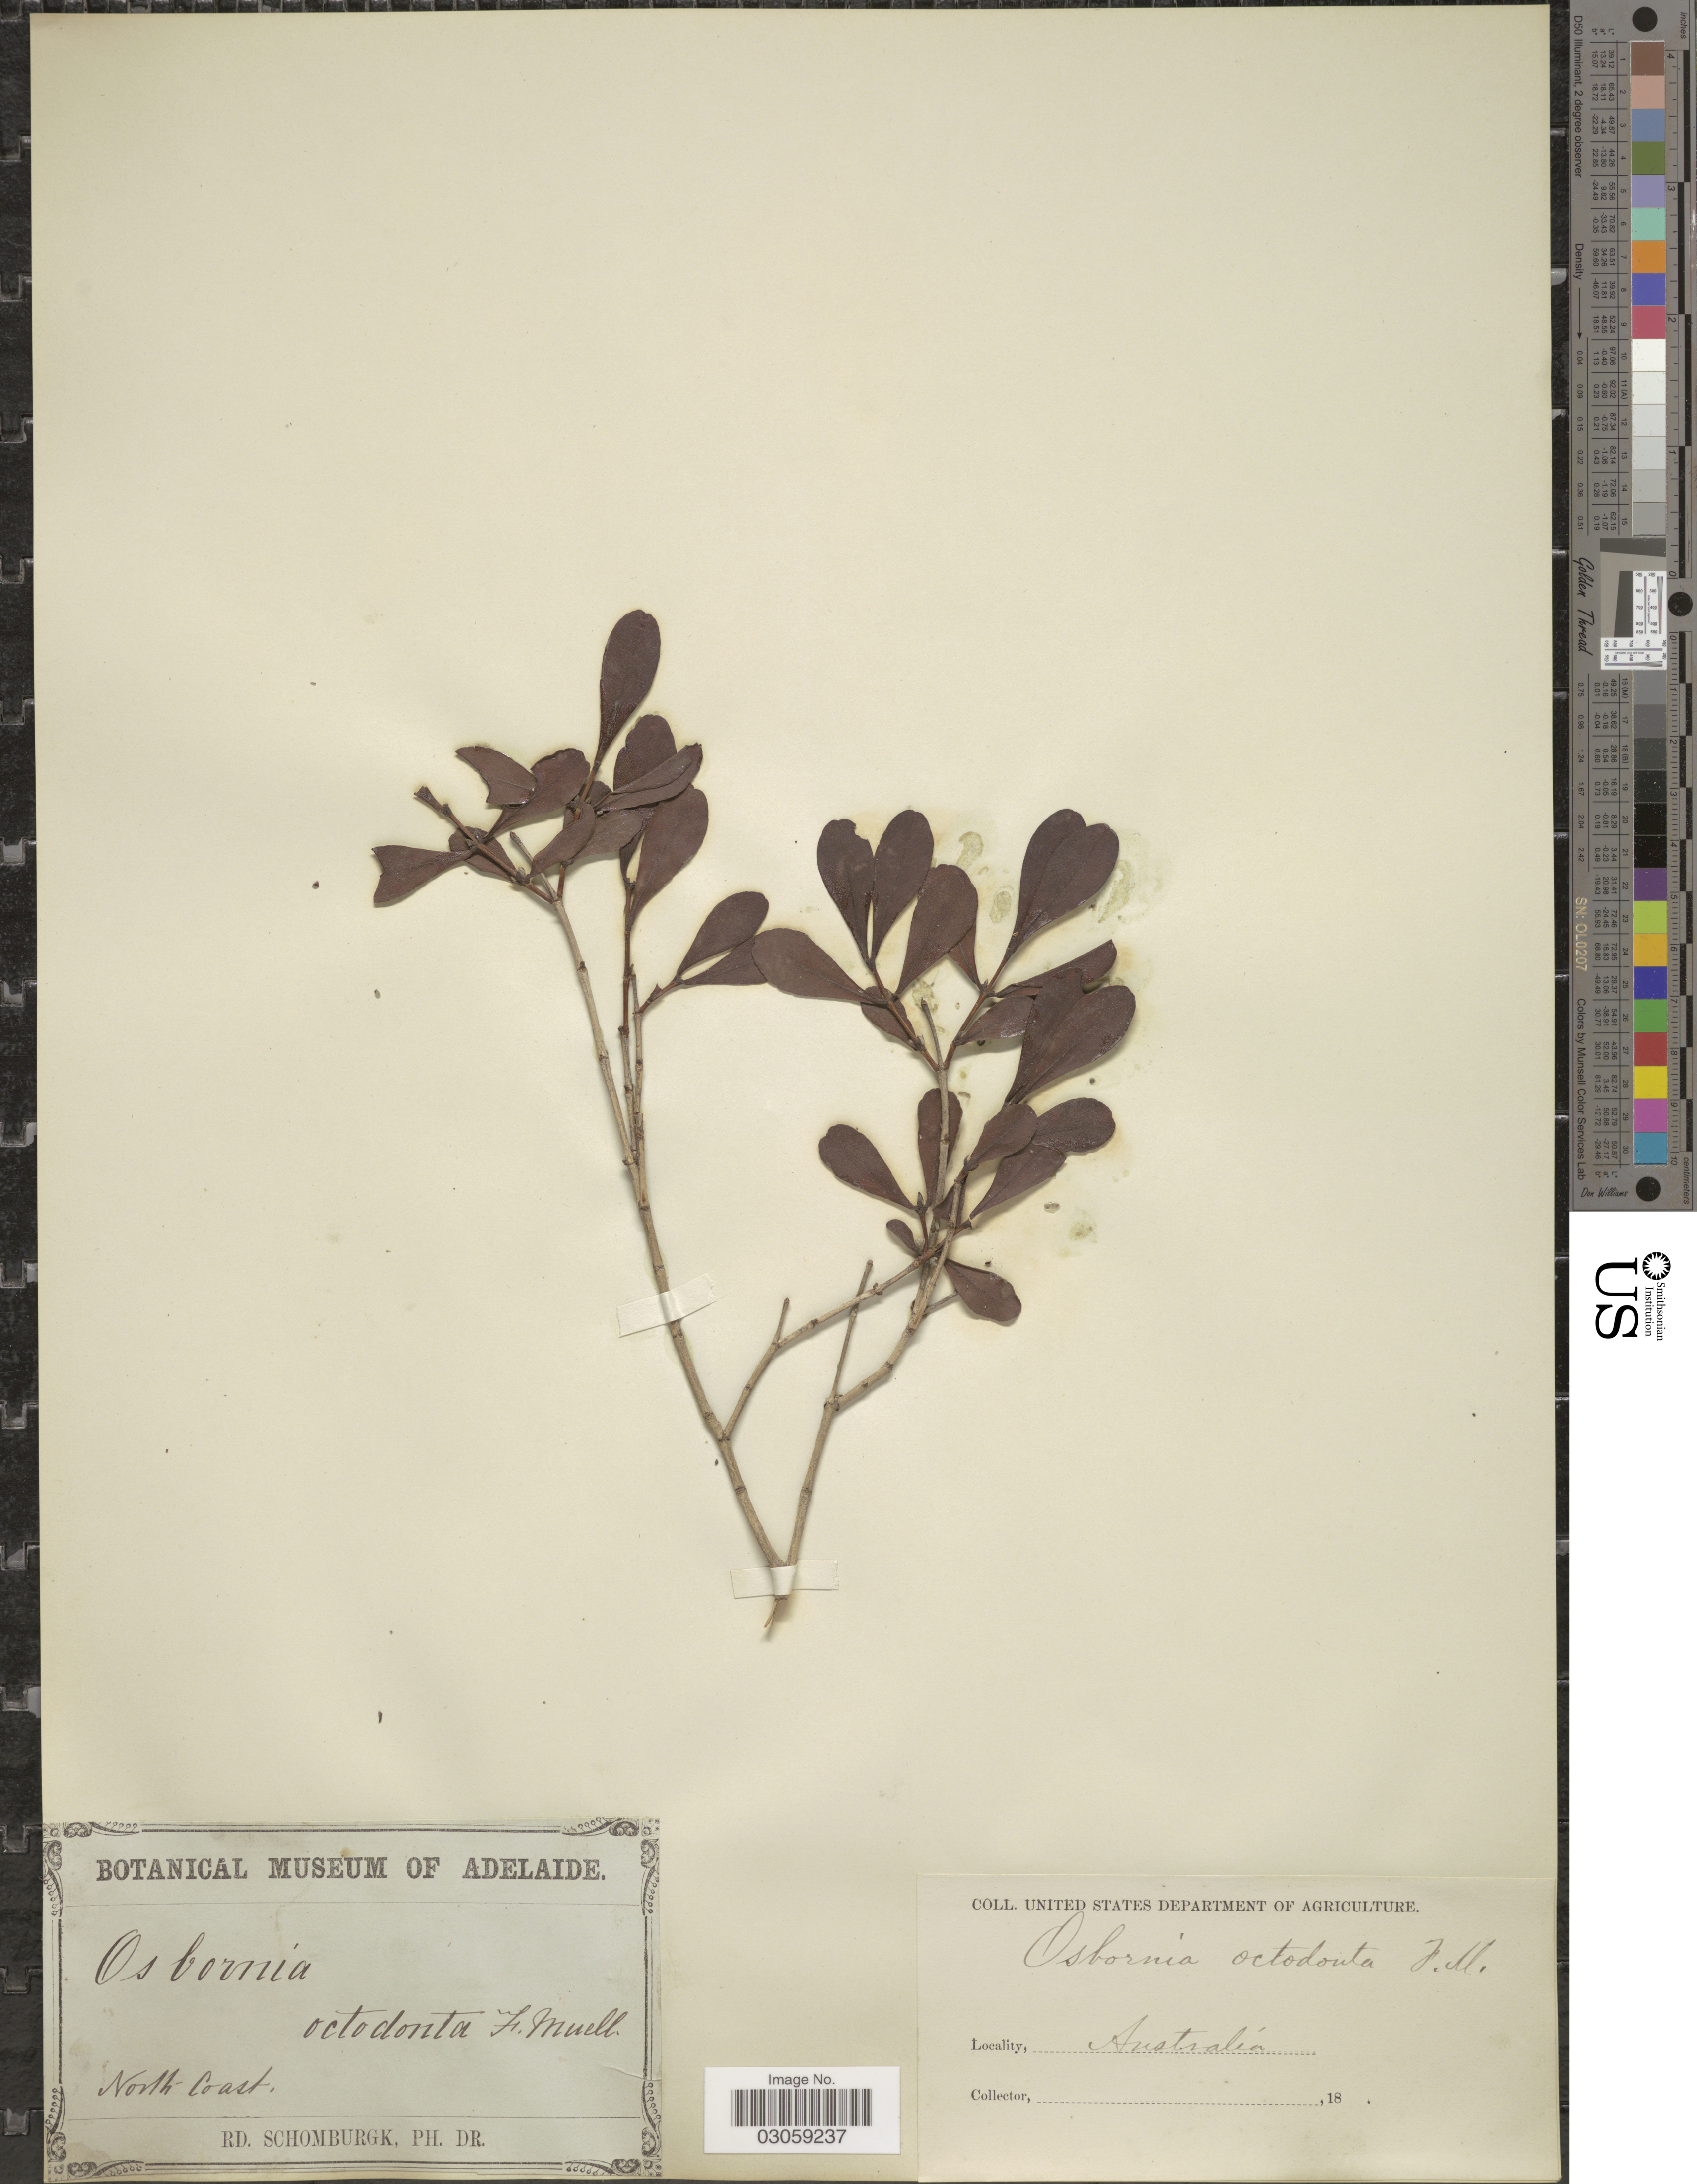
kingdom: Plantae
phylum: Tracheophyta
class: Magnoliopsida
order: Myrtales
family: Myrtaceae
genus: Osbornia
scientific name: Osbornia octodonta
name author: F. Muell.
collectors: M. R. Schomburgk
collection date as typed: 18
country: Australia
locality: North Coast.